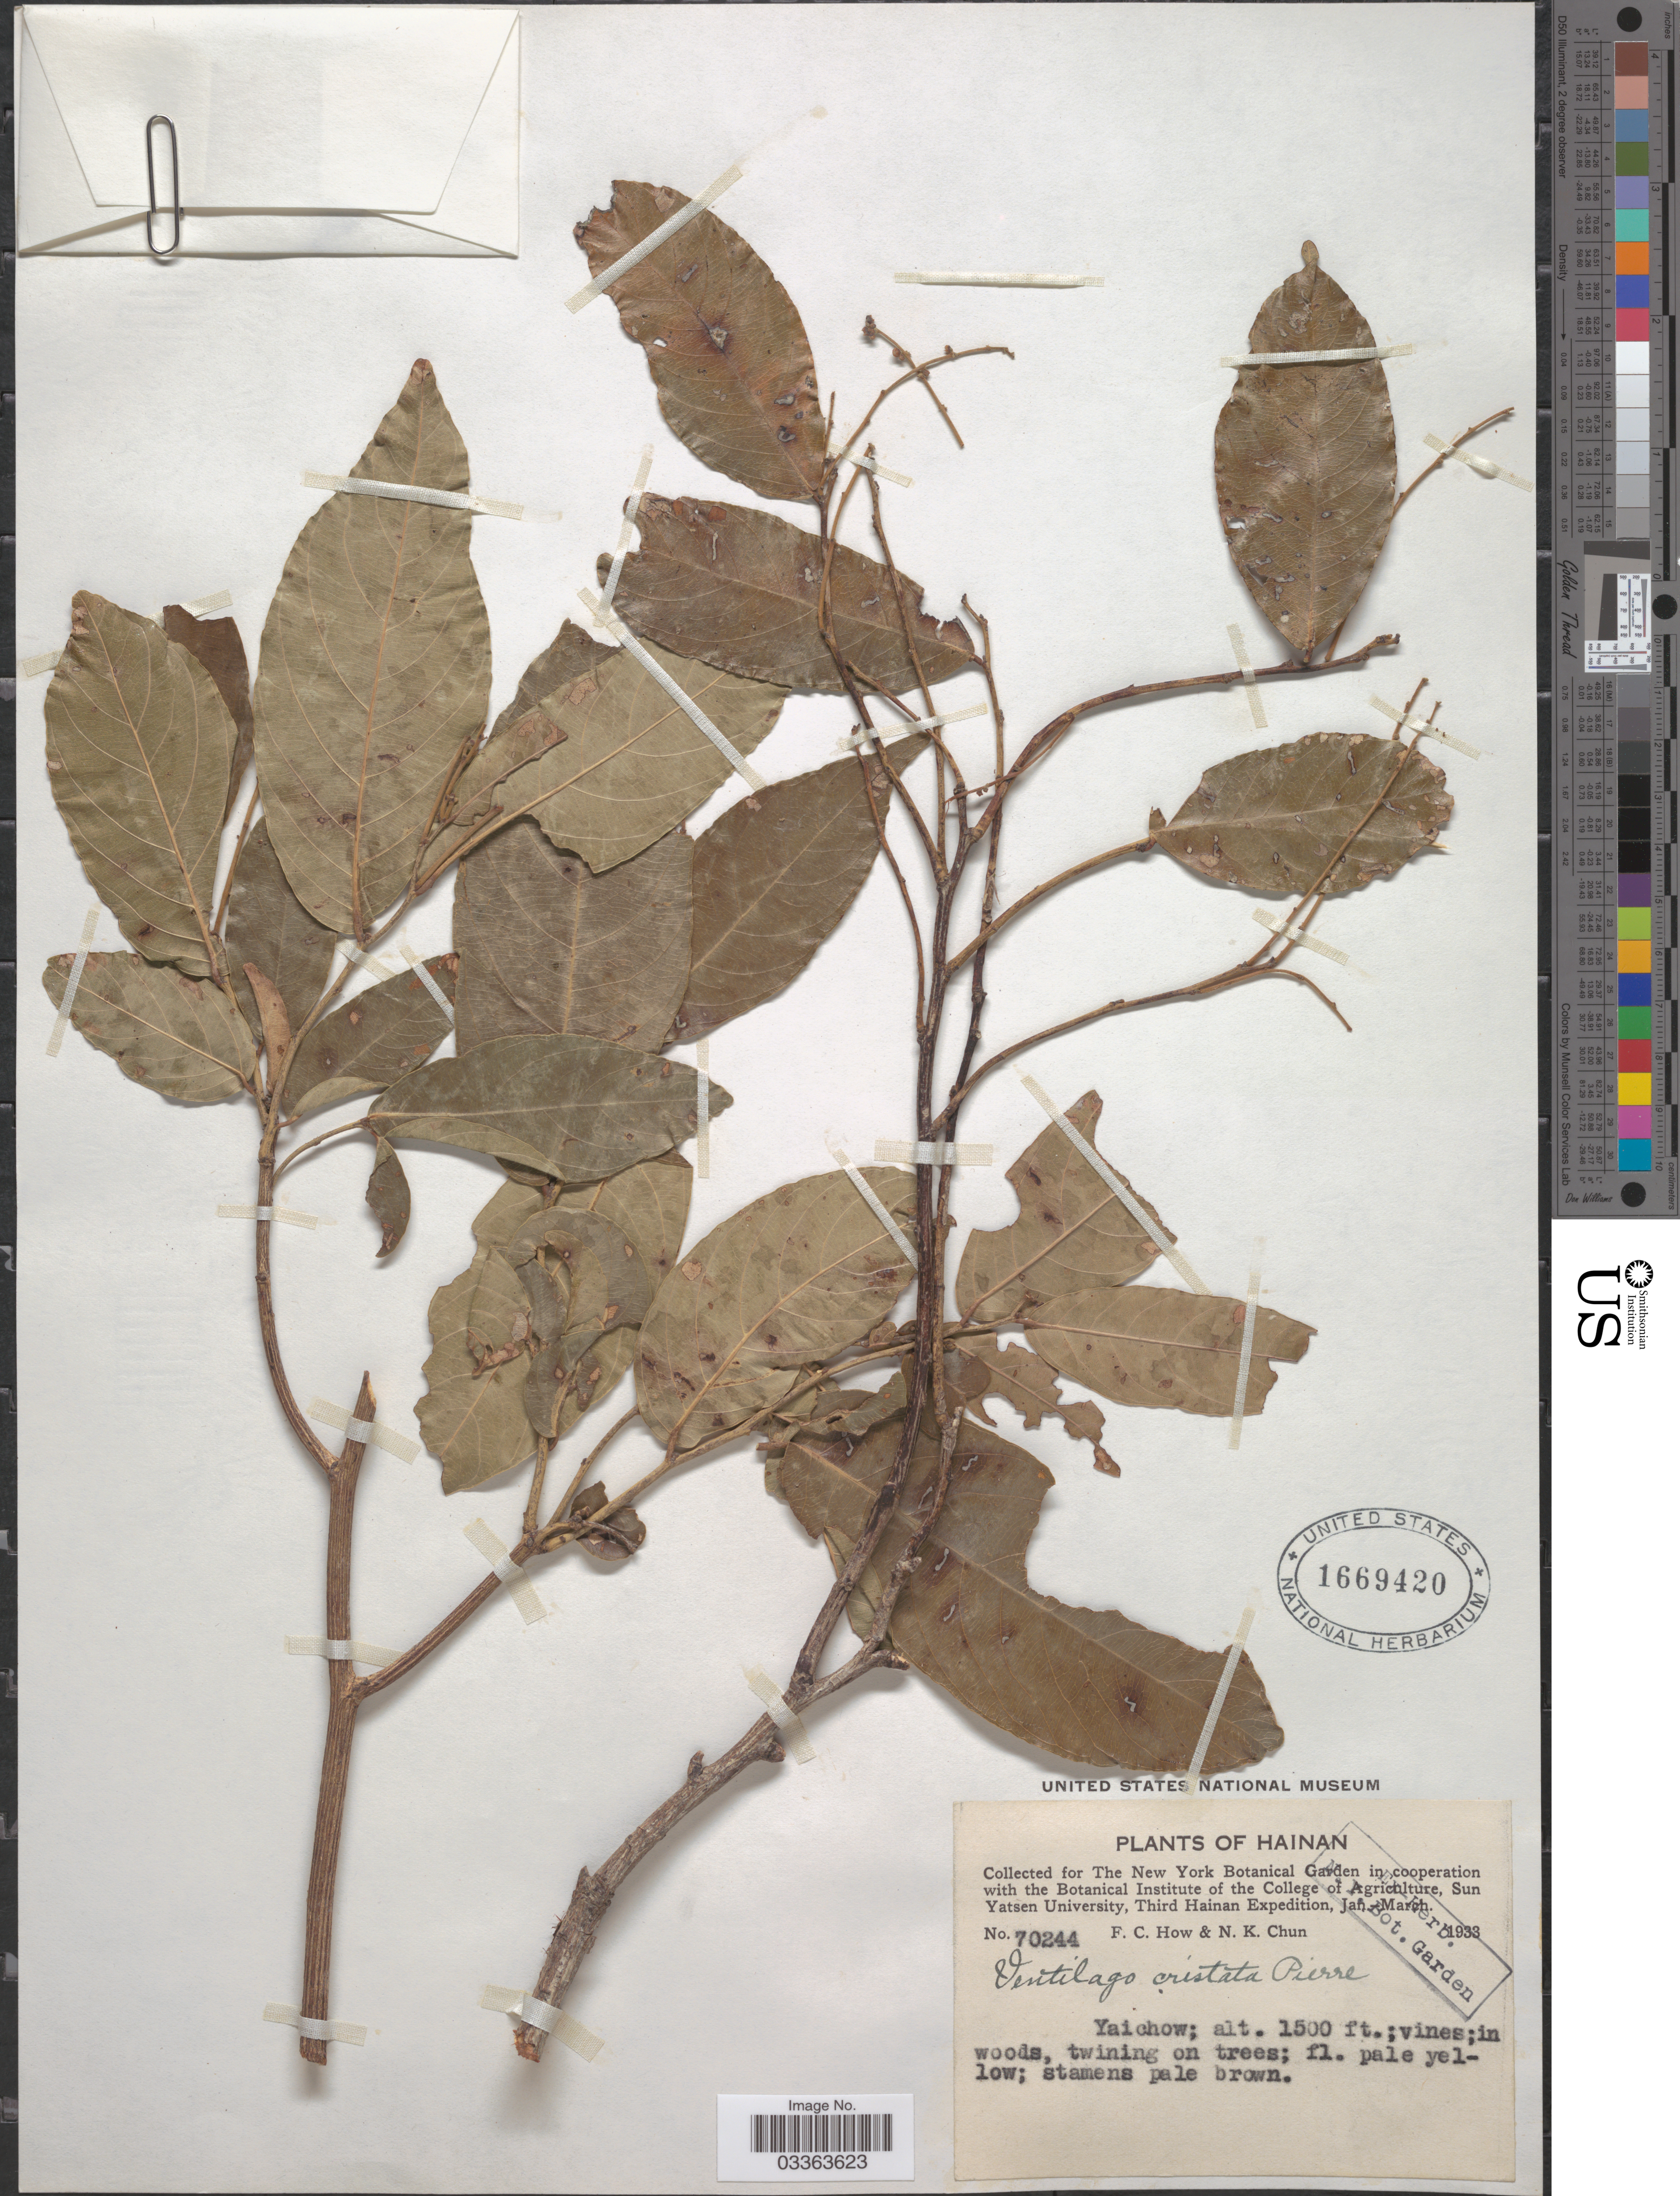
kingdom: Plantae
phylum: Tracheophyta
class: Magnoliopsida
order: Rosales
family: Rhamnaceae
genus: Ventilago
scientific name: Ventilago cristata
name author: Pierre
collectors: F. C. How & N. K. Chun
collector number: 70244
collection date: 1933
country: China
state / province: Hainan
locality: Yaichow.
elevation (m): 457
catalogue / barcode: US 1669420